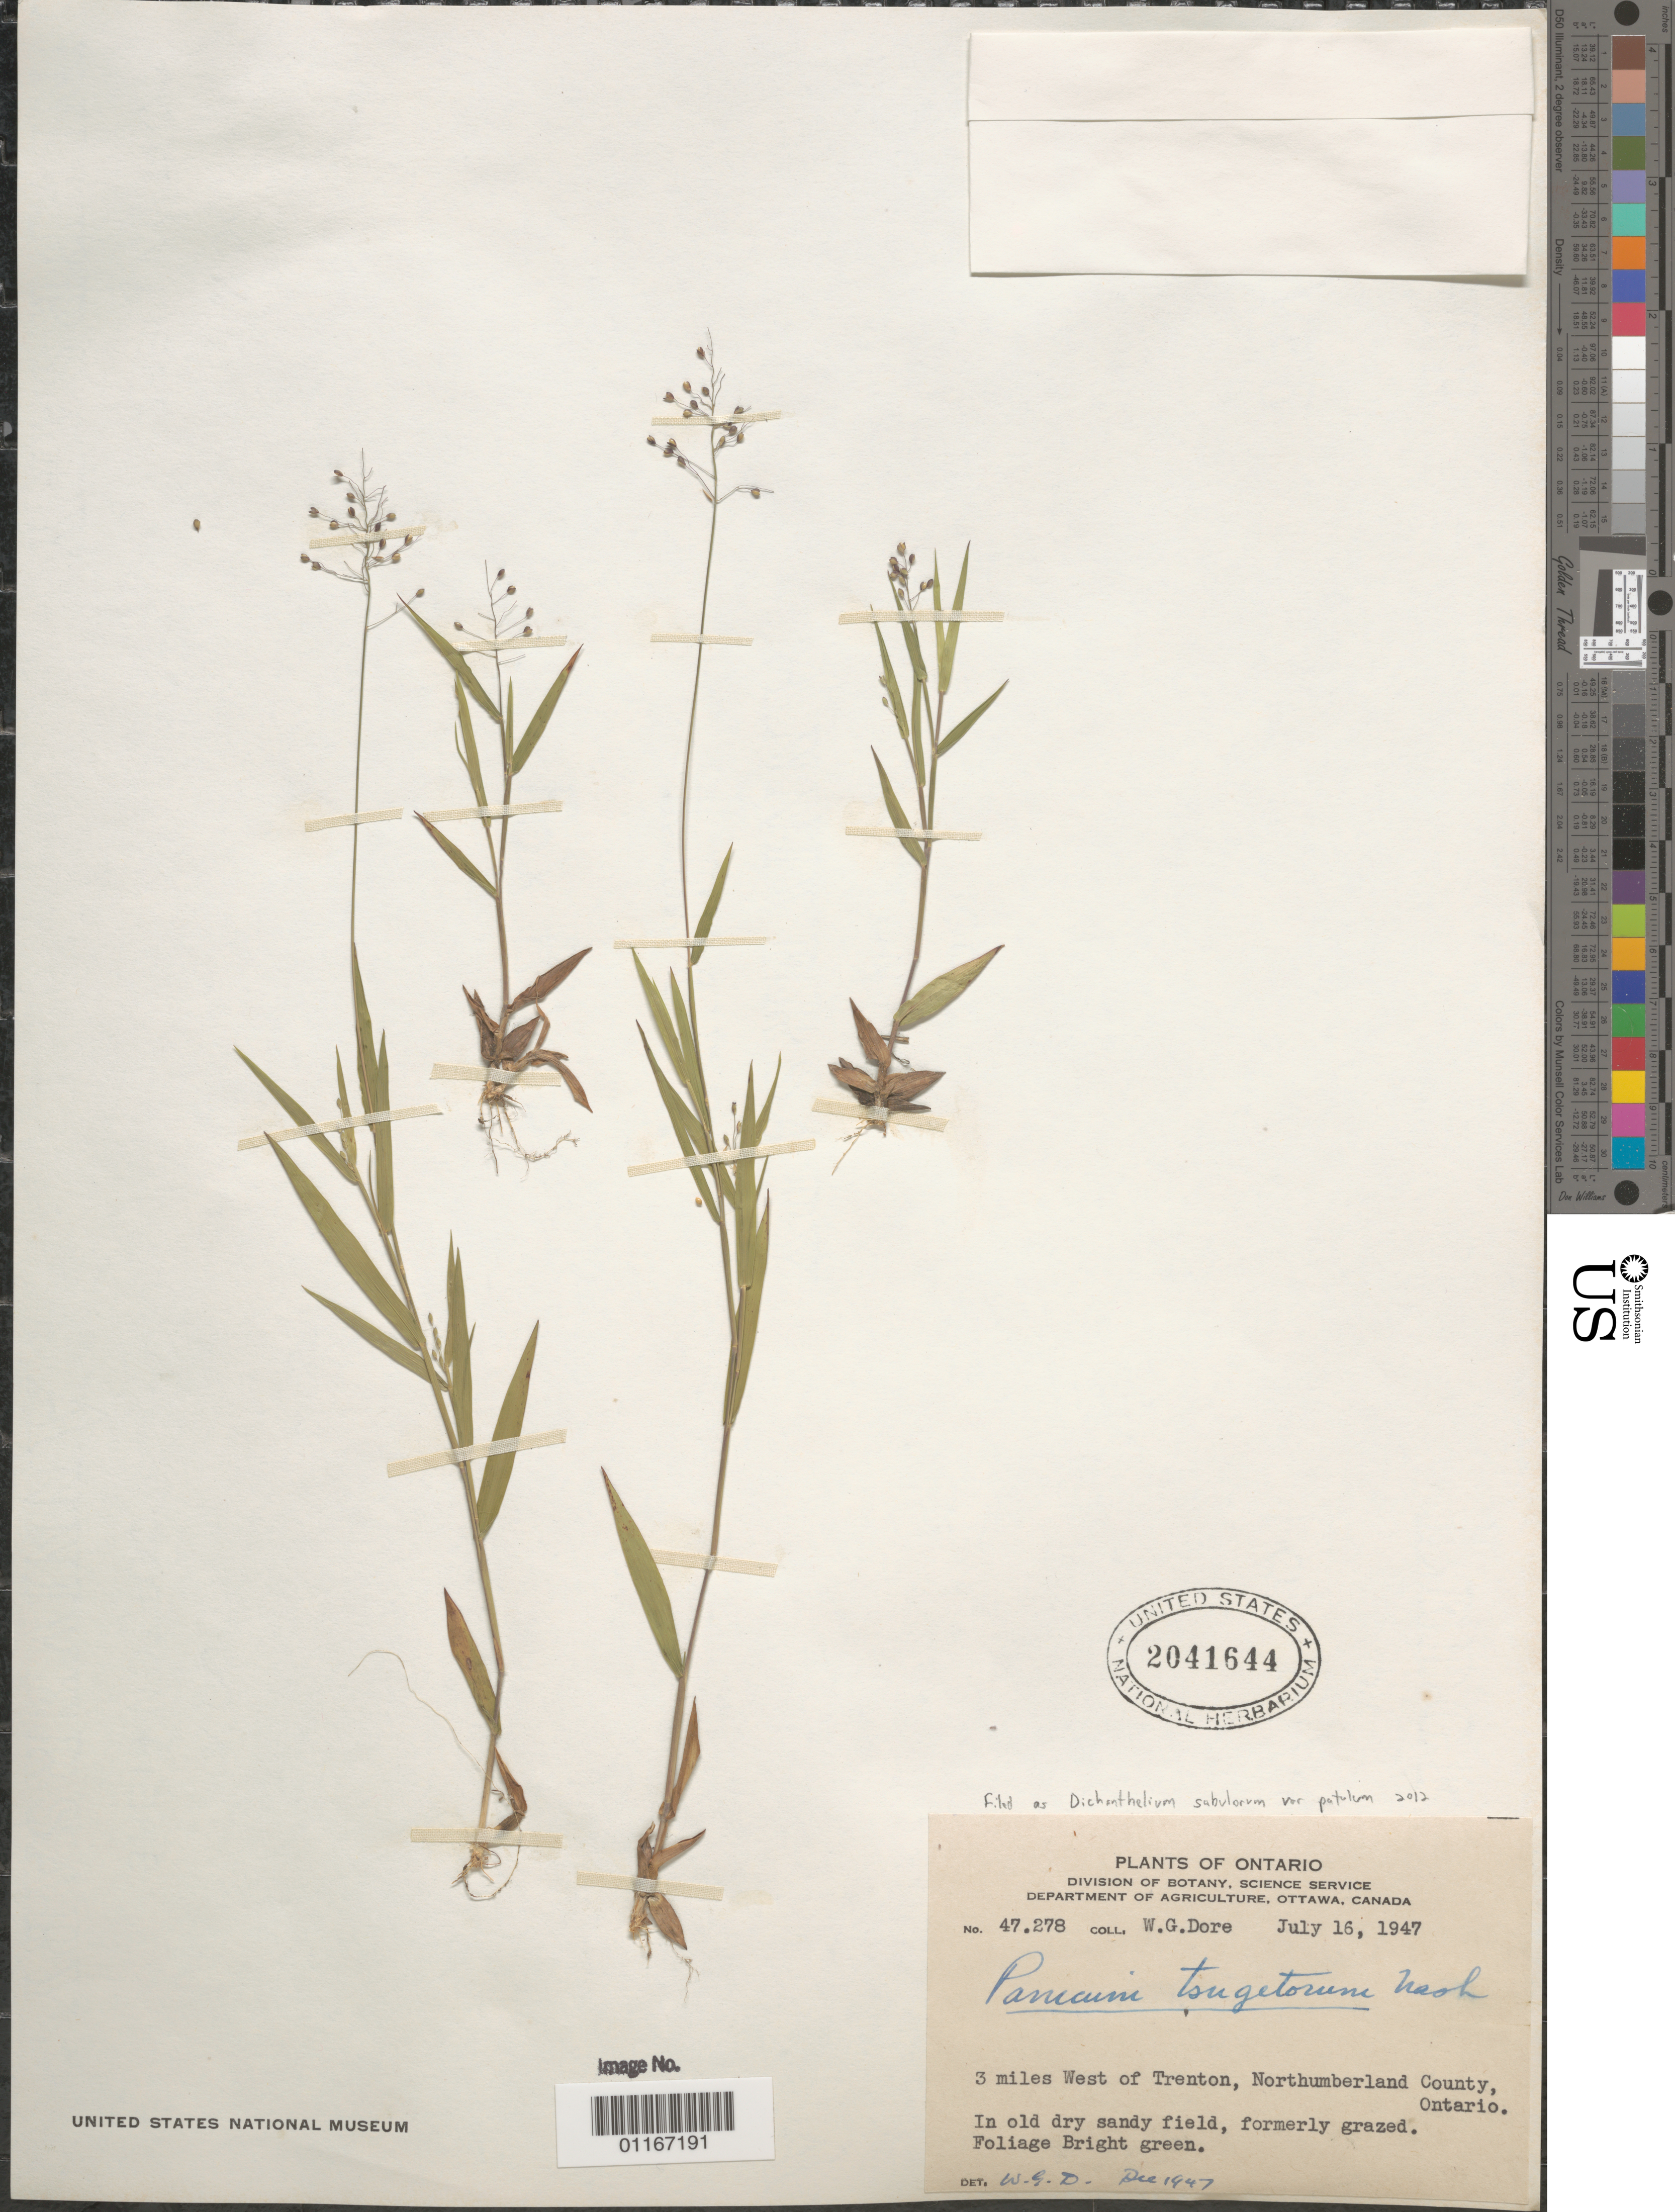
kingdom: Plantae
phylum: Tracheophyta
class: Liliopsida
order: Poales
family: Poaceae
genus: Dichanthelium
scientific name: Dichanthelium sabulorum var. patulum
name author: Nash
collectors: W. Dore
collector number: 47278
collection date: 1947-07-16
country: Canada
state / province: Ontario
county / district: Northumberland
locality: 3 miles West of Trenton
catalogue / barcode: US 2041644